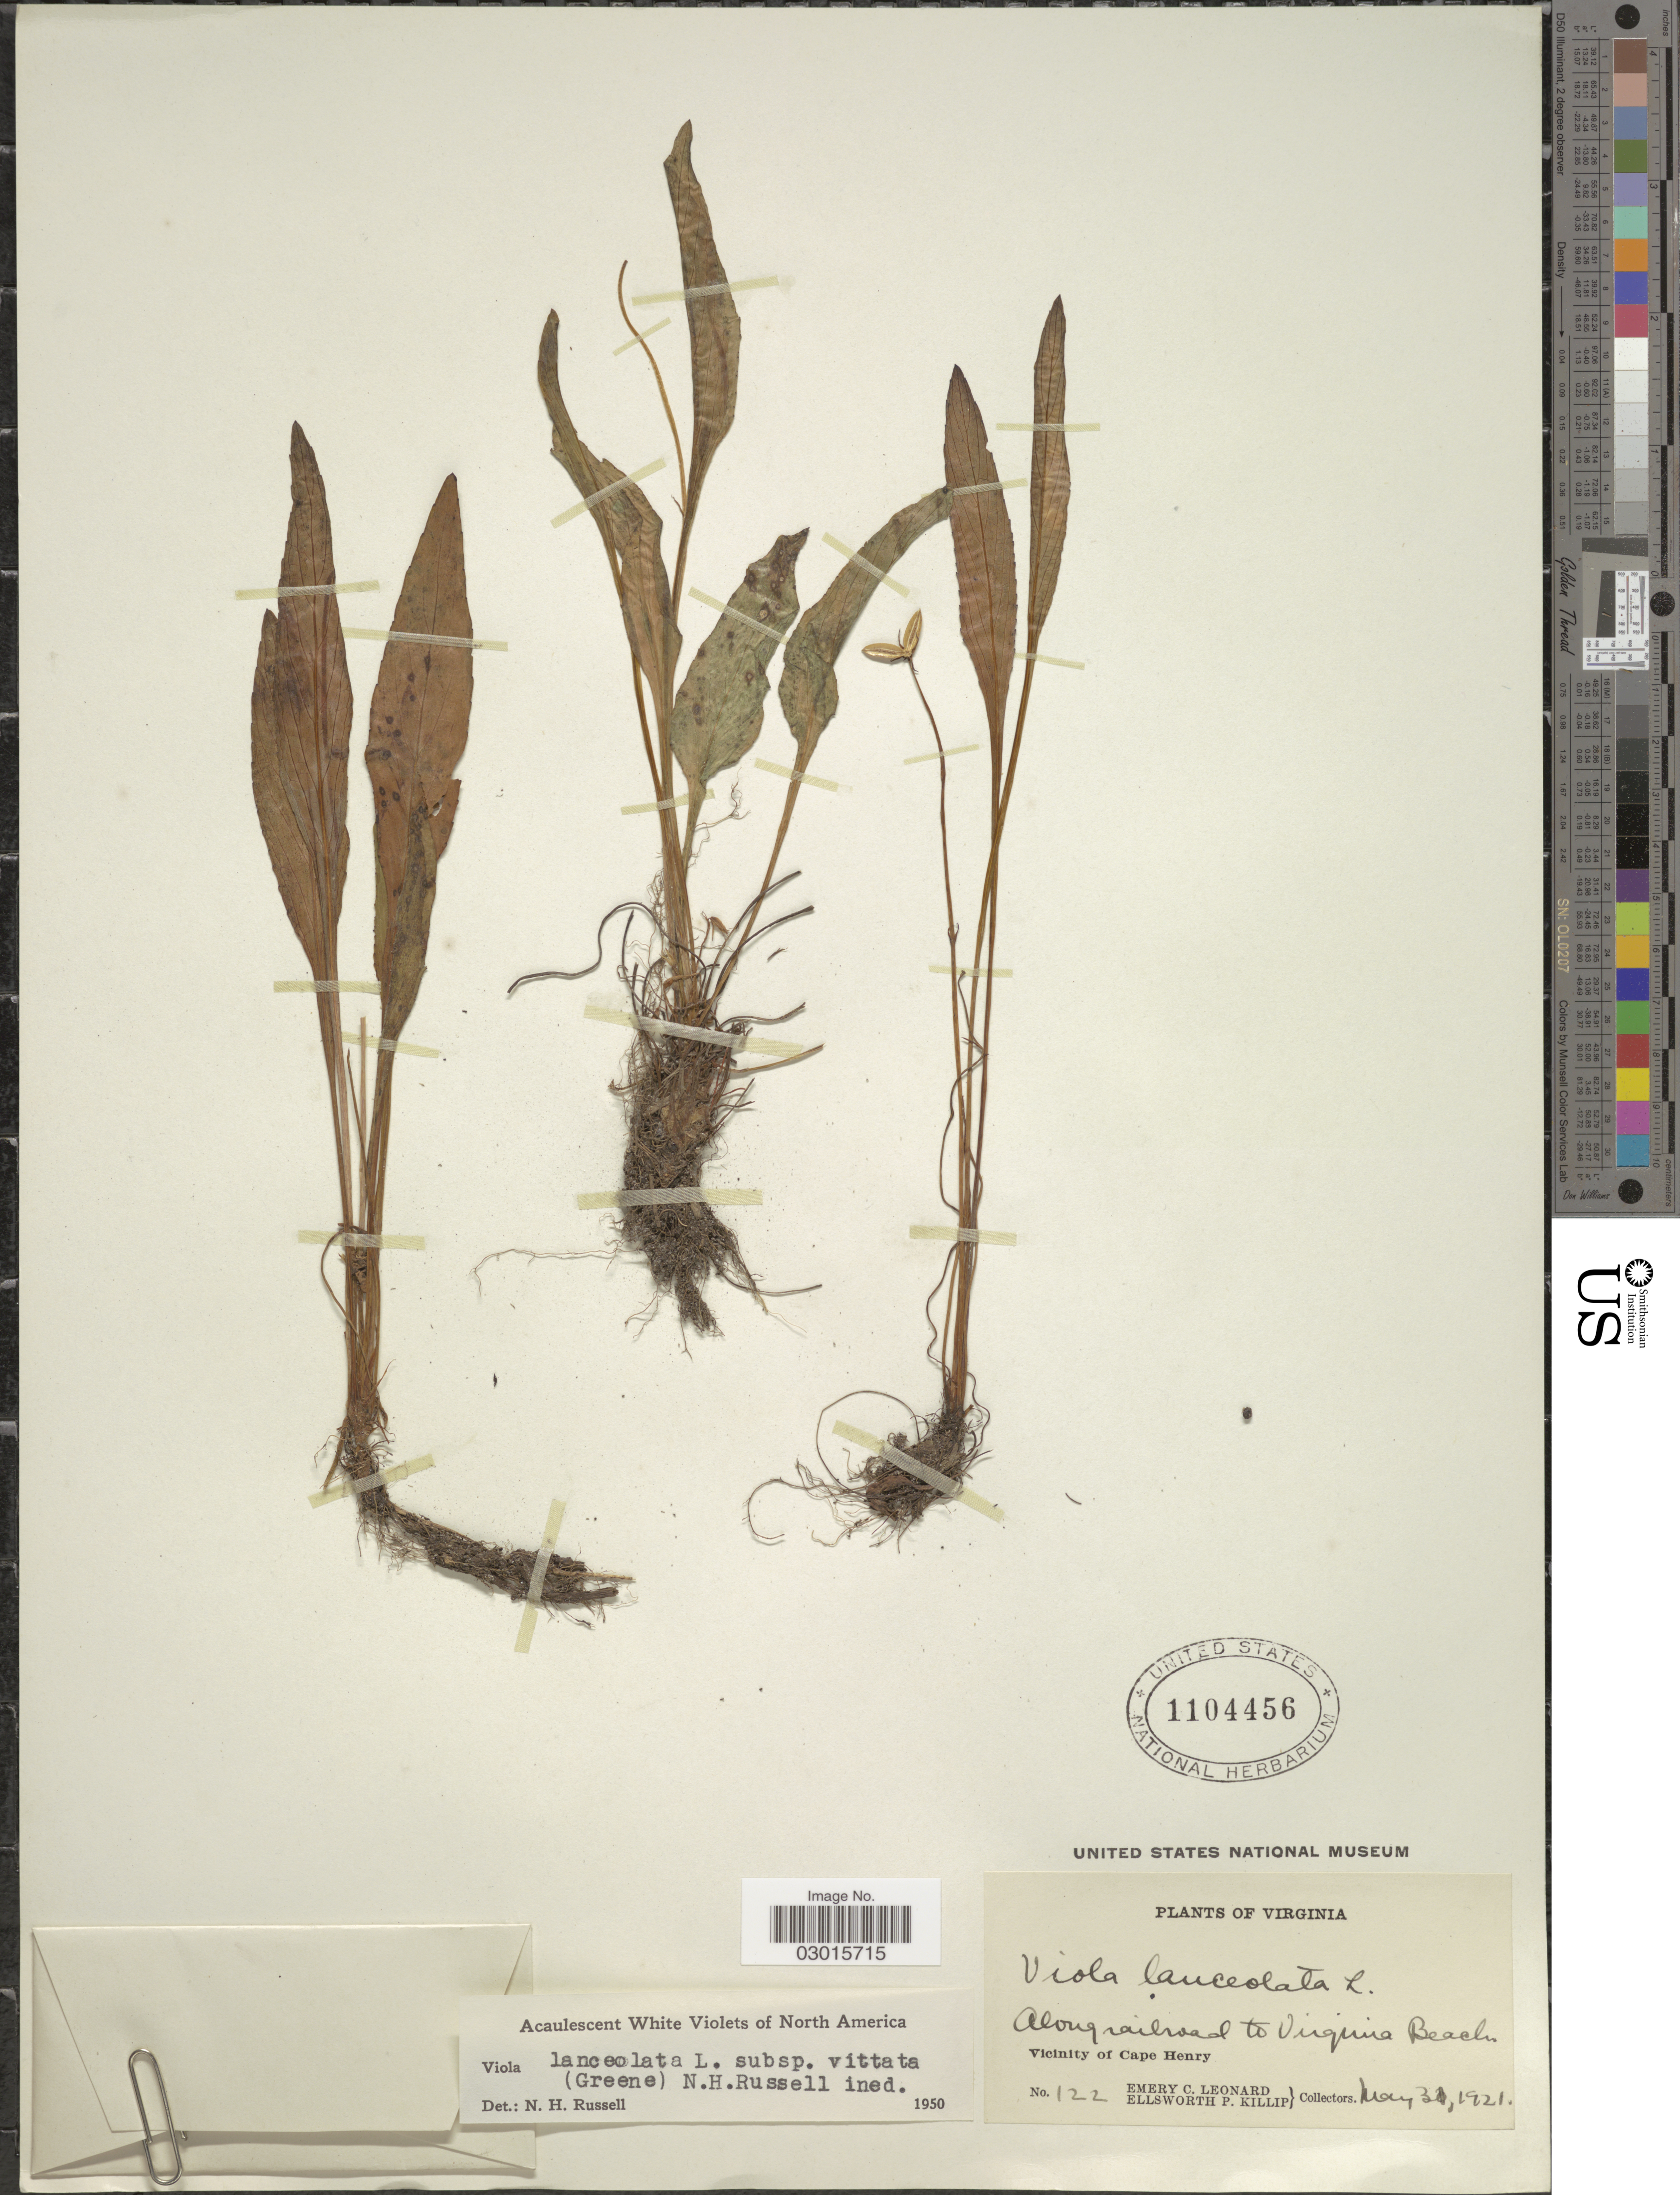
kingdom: Plantae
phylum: Tracheophyta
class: Magnoliopsida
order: Malpighiales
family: Violaceae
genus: Viola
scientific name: Viola lanceolata subsp. vittata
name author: (Greene) N. H. Russell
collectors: E. C. Leonard & E. P. Killip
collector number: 122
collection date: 1921-05-31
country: United States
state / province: Virginia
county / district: City of Virginia Beach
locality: Along railroad to Virginia Beach. Vicinity of Cape Henry.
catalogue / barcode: US 1104456